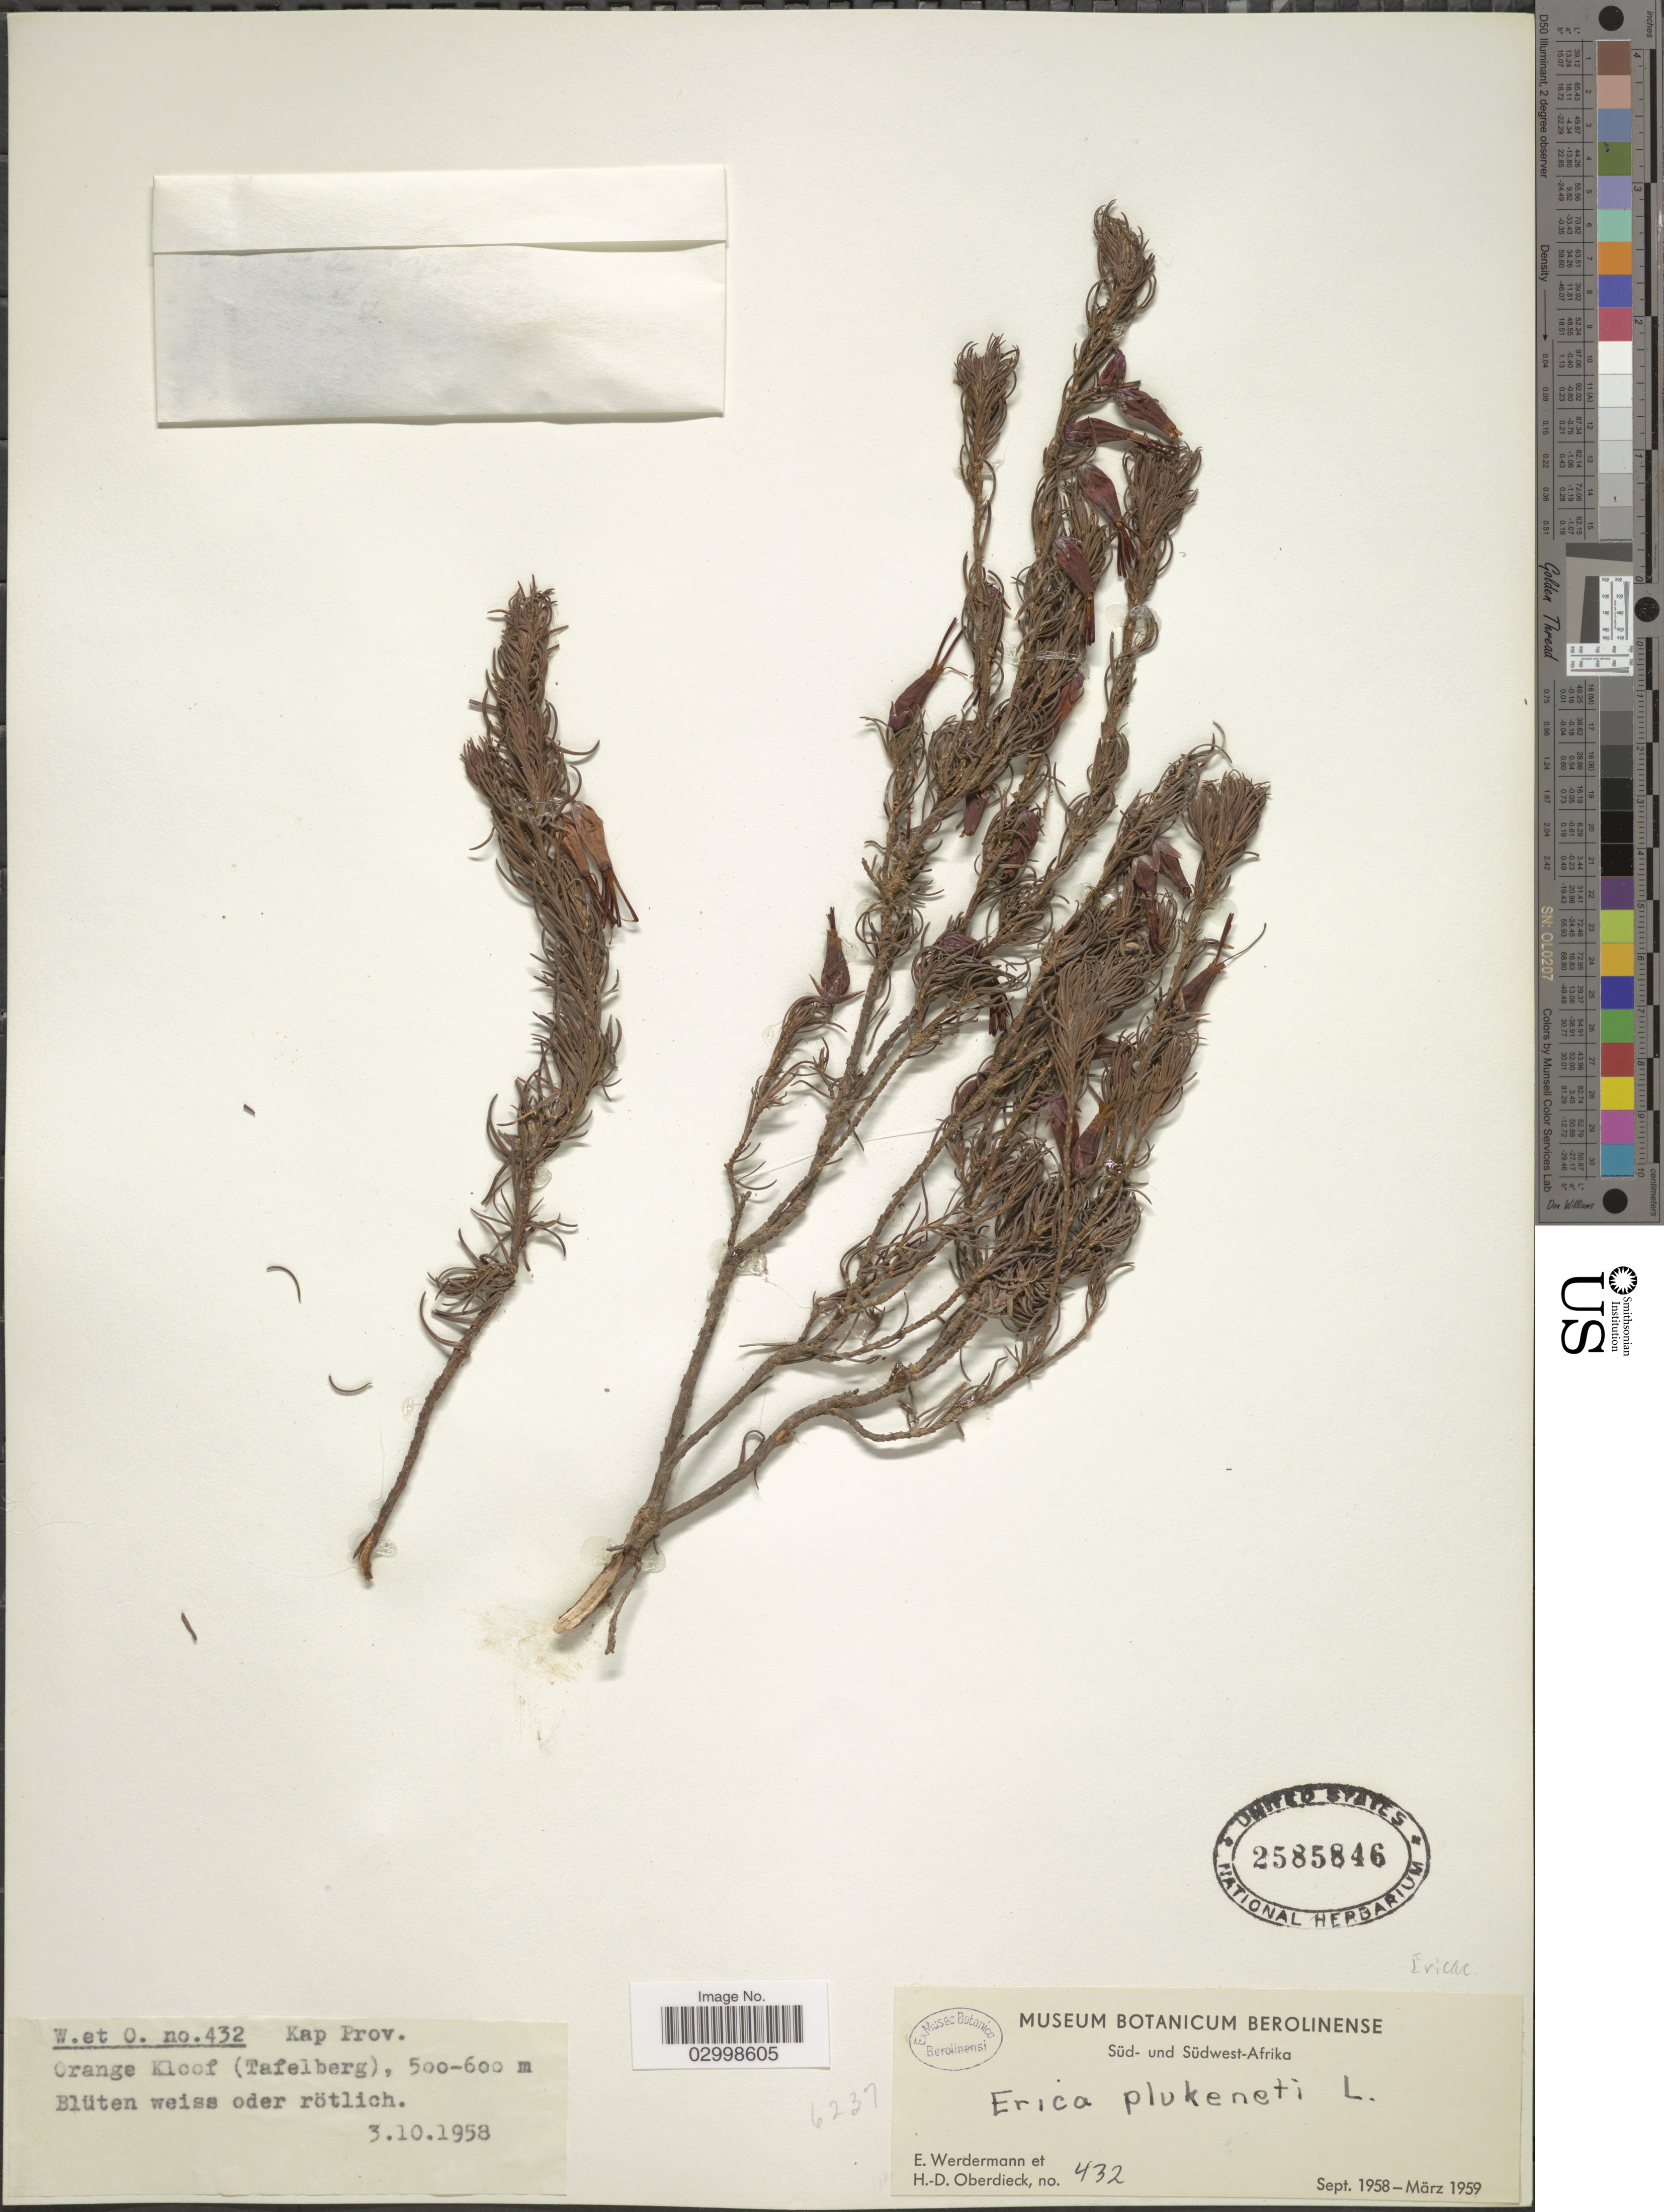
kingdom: Plantae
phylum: Tracheophyta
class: Magnoliopsida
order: Ericales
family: Ericaceae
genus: Erica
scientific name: Erica plukenetii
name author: L.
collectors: E. Werdermann & H. Oberdieck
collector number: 432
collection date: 1958-10-03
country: South Africa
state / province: Western Cape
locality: Kap Prov. Orange Kloof (Tafelberg).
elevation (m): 500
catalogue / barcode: US 2585846